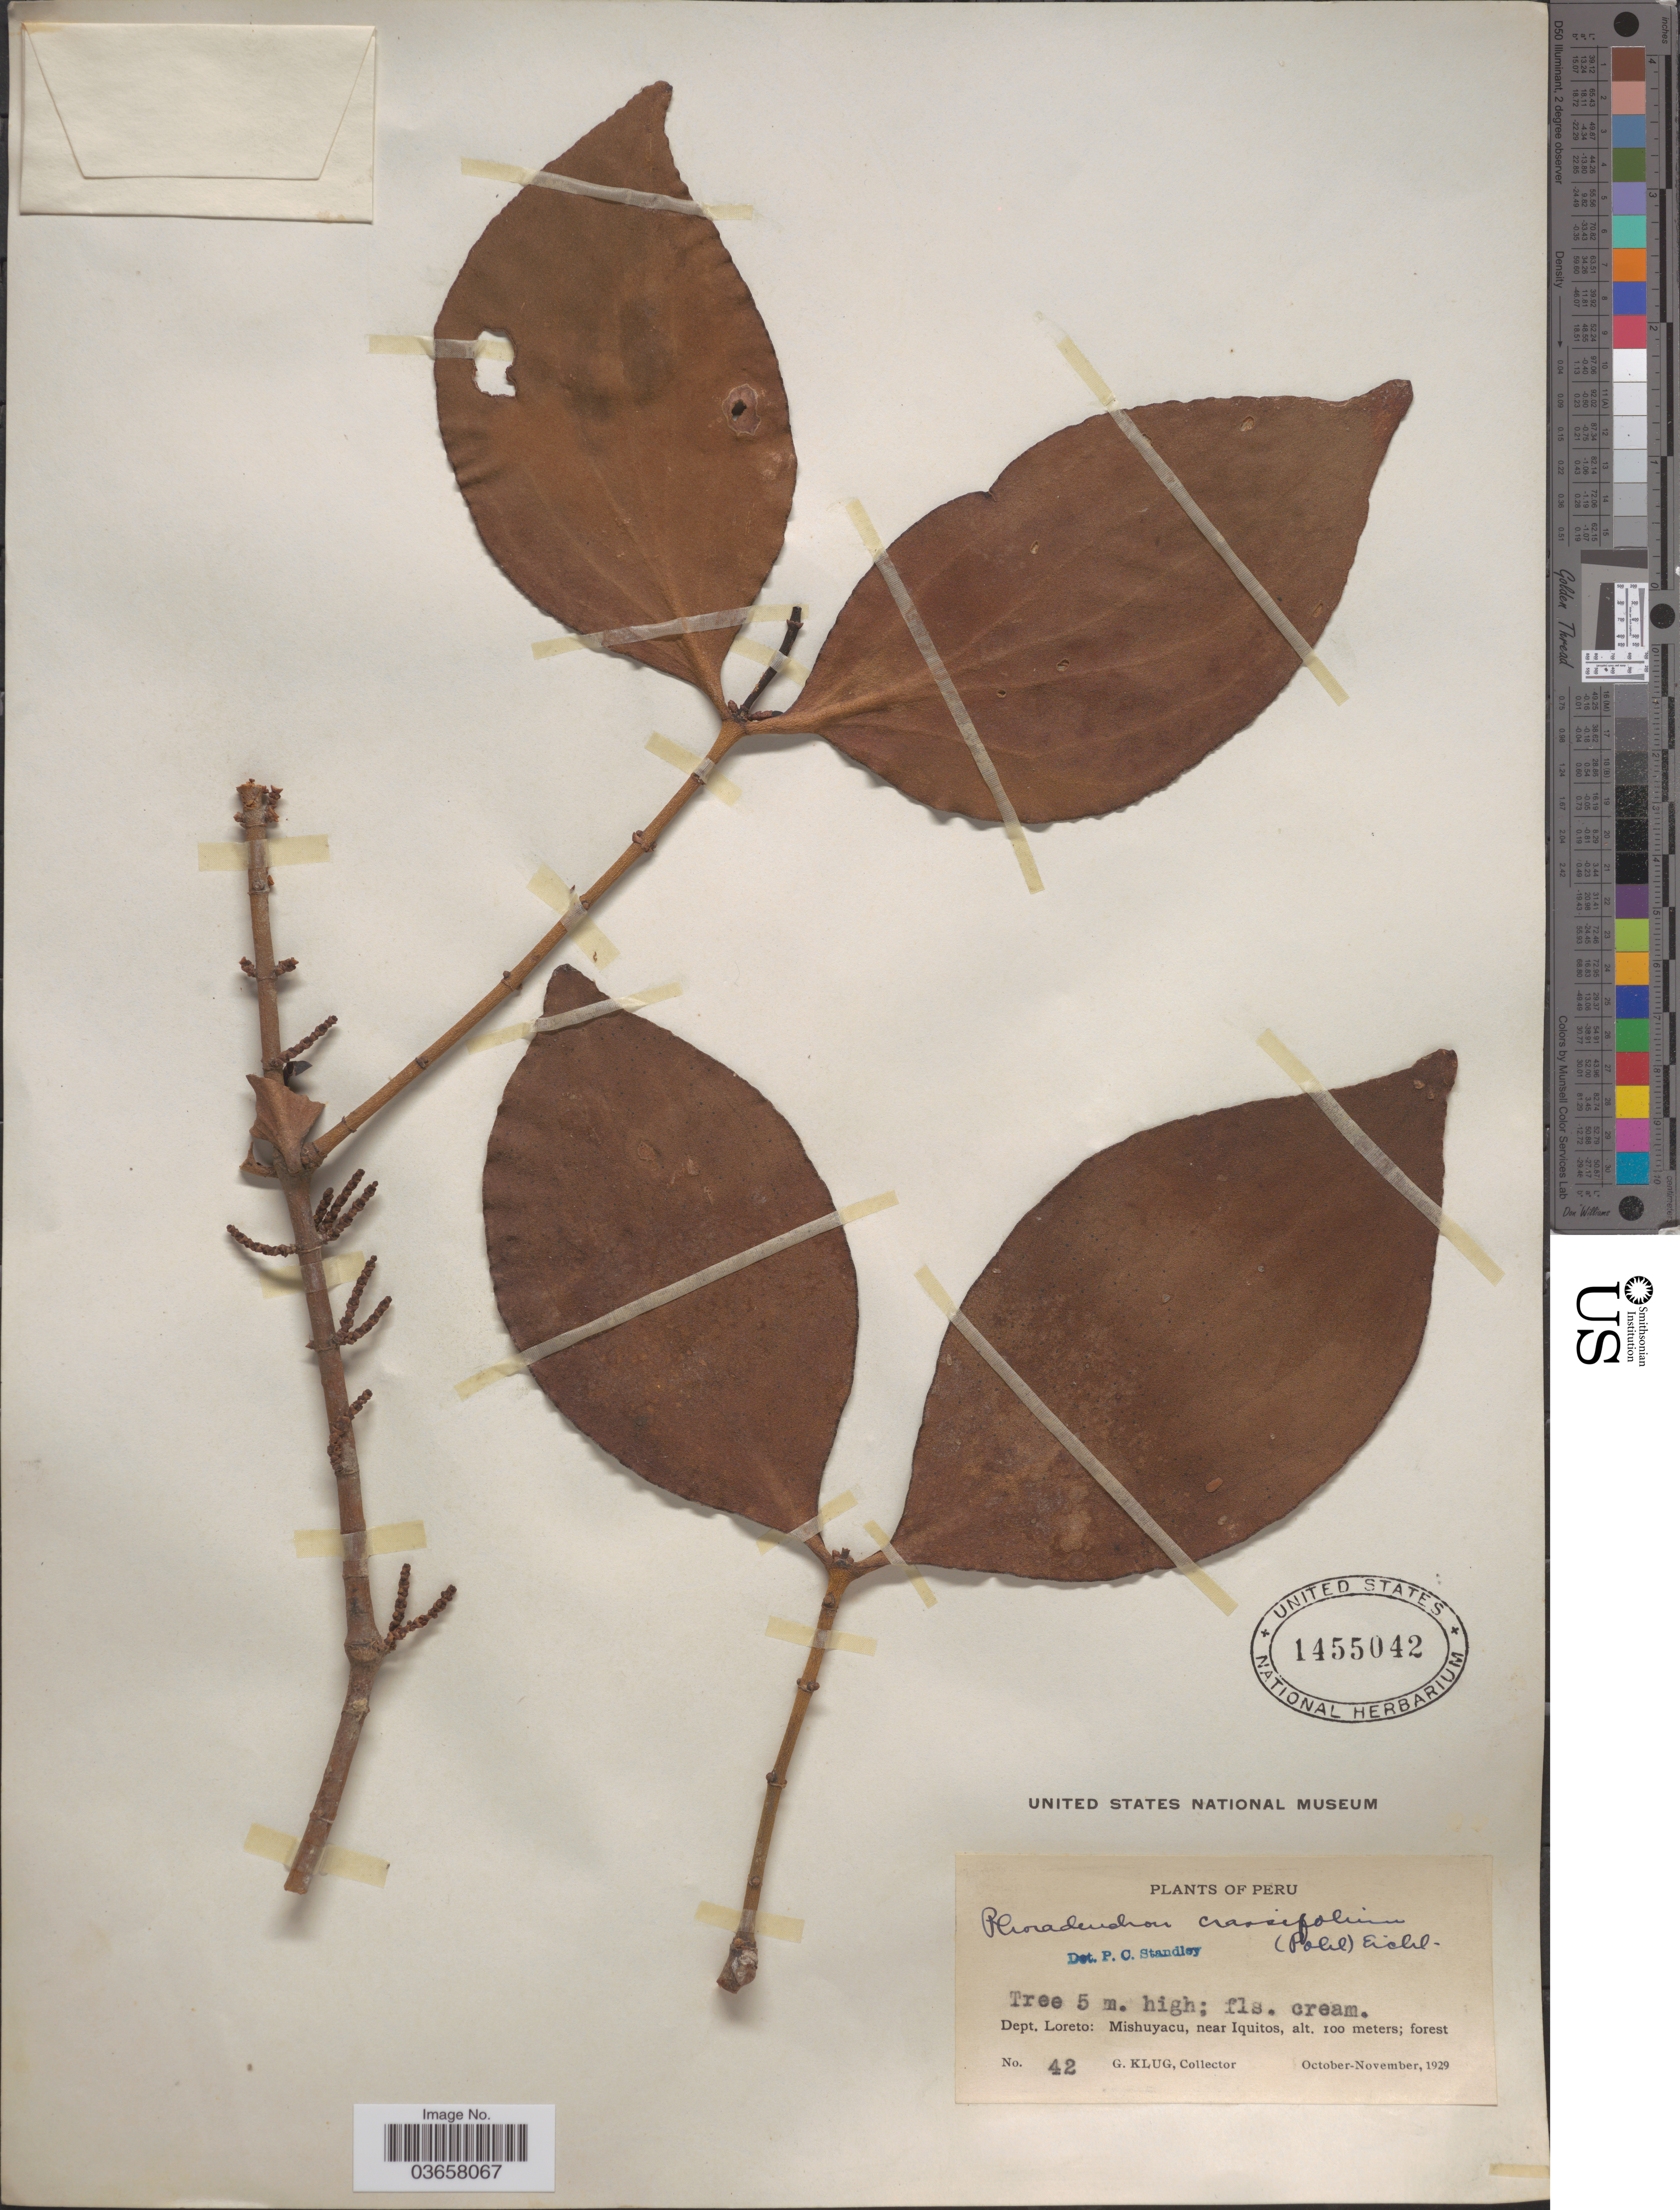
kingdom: Plantae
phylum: Tracheophyta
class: Magnoliopsida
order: Santalales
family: Viscaceae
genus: Phoradendron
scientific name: Phoradendron crassifolium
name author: (Pohl ex DC.) Eichler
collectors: G. Klug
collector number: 42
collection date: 1929-10/1929-11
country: Peru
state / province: Loreto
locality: Dept. Loreto: Mishuyacu, near Iquitos.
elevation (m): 100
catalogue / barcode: US 1455042